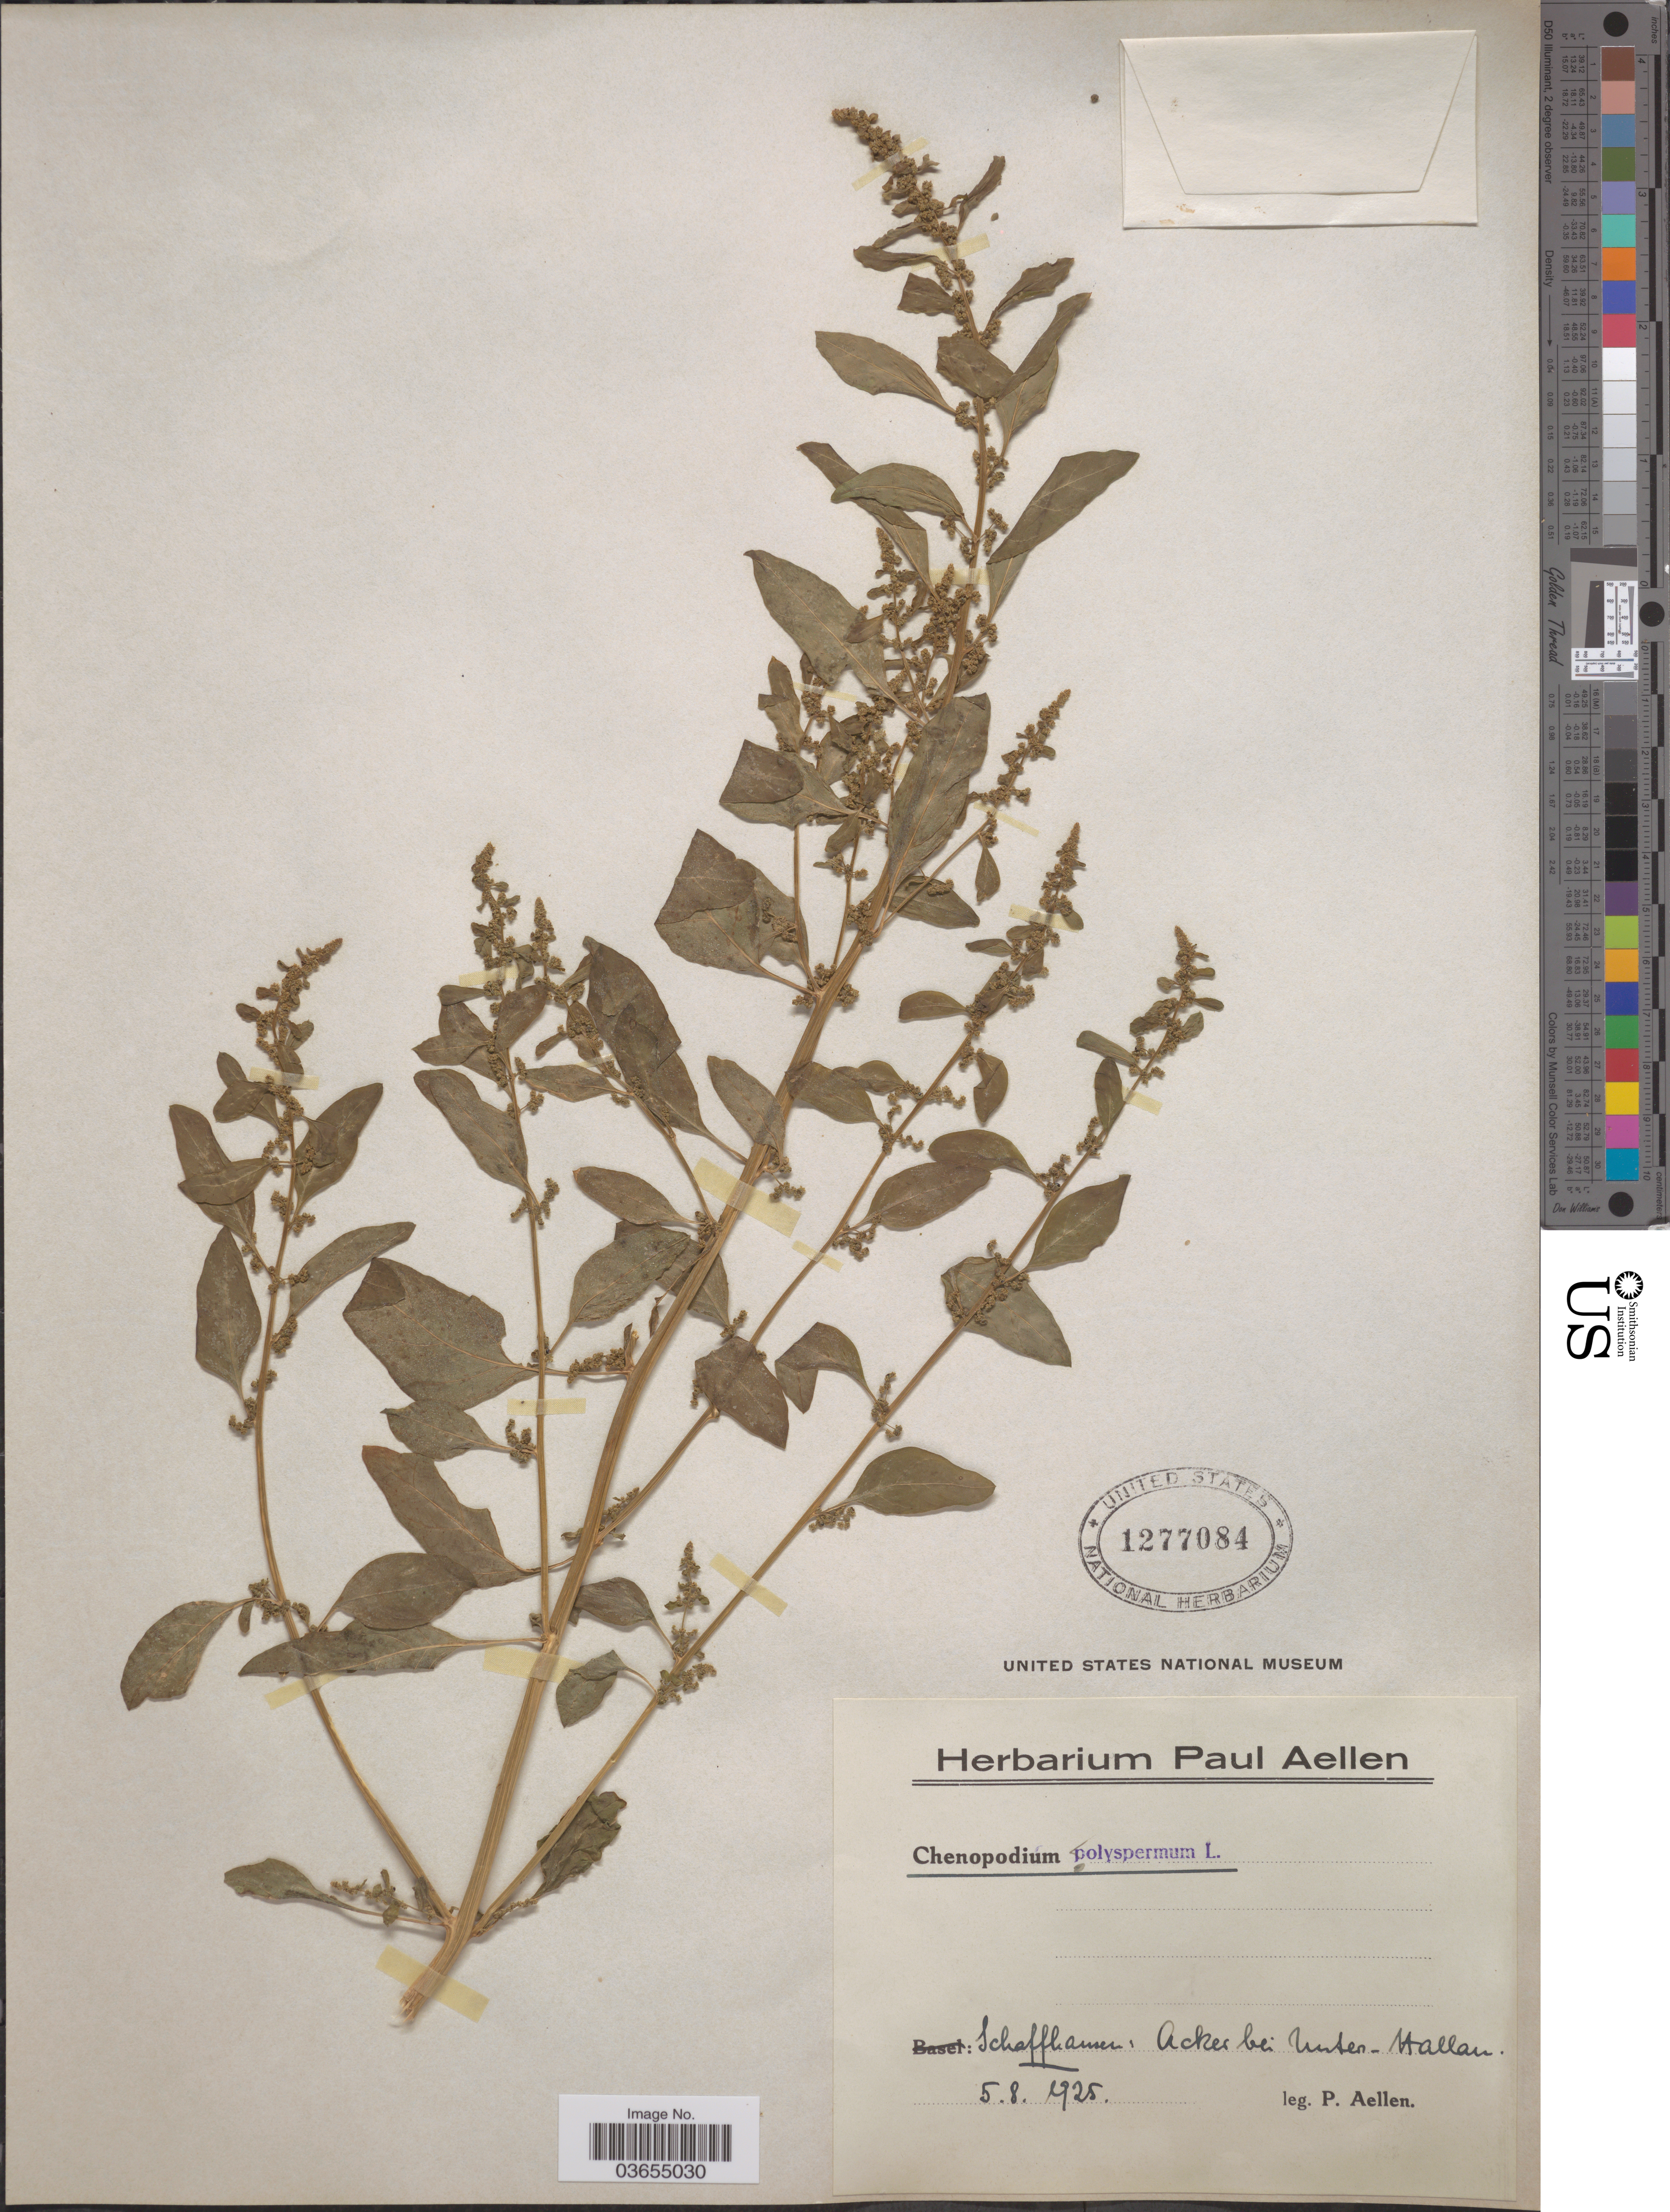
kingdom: Plantae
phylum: Tracheophyta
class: Magnoliopsida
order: Caryophyllales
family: Amaranthaceae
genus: Lipandra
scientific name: Lipandra polysperma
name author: (L.) S. Fuentes et al.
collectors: P. Aellen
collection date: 1925-08-05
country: Switzerland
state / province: Schaffhausen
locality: Acker bei Unter-Hallau.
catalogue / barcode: US 1277084